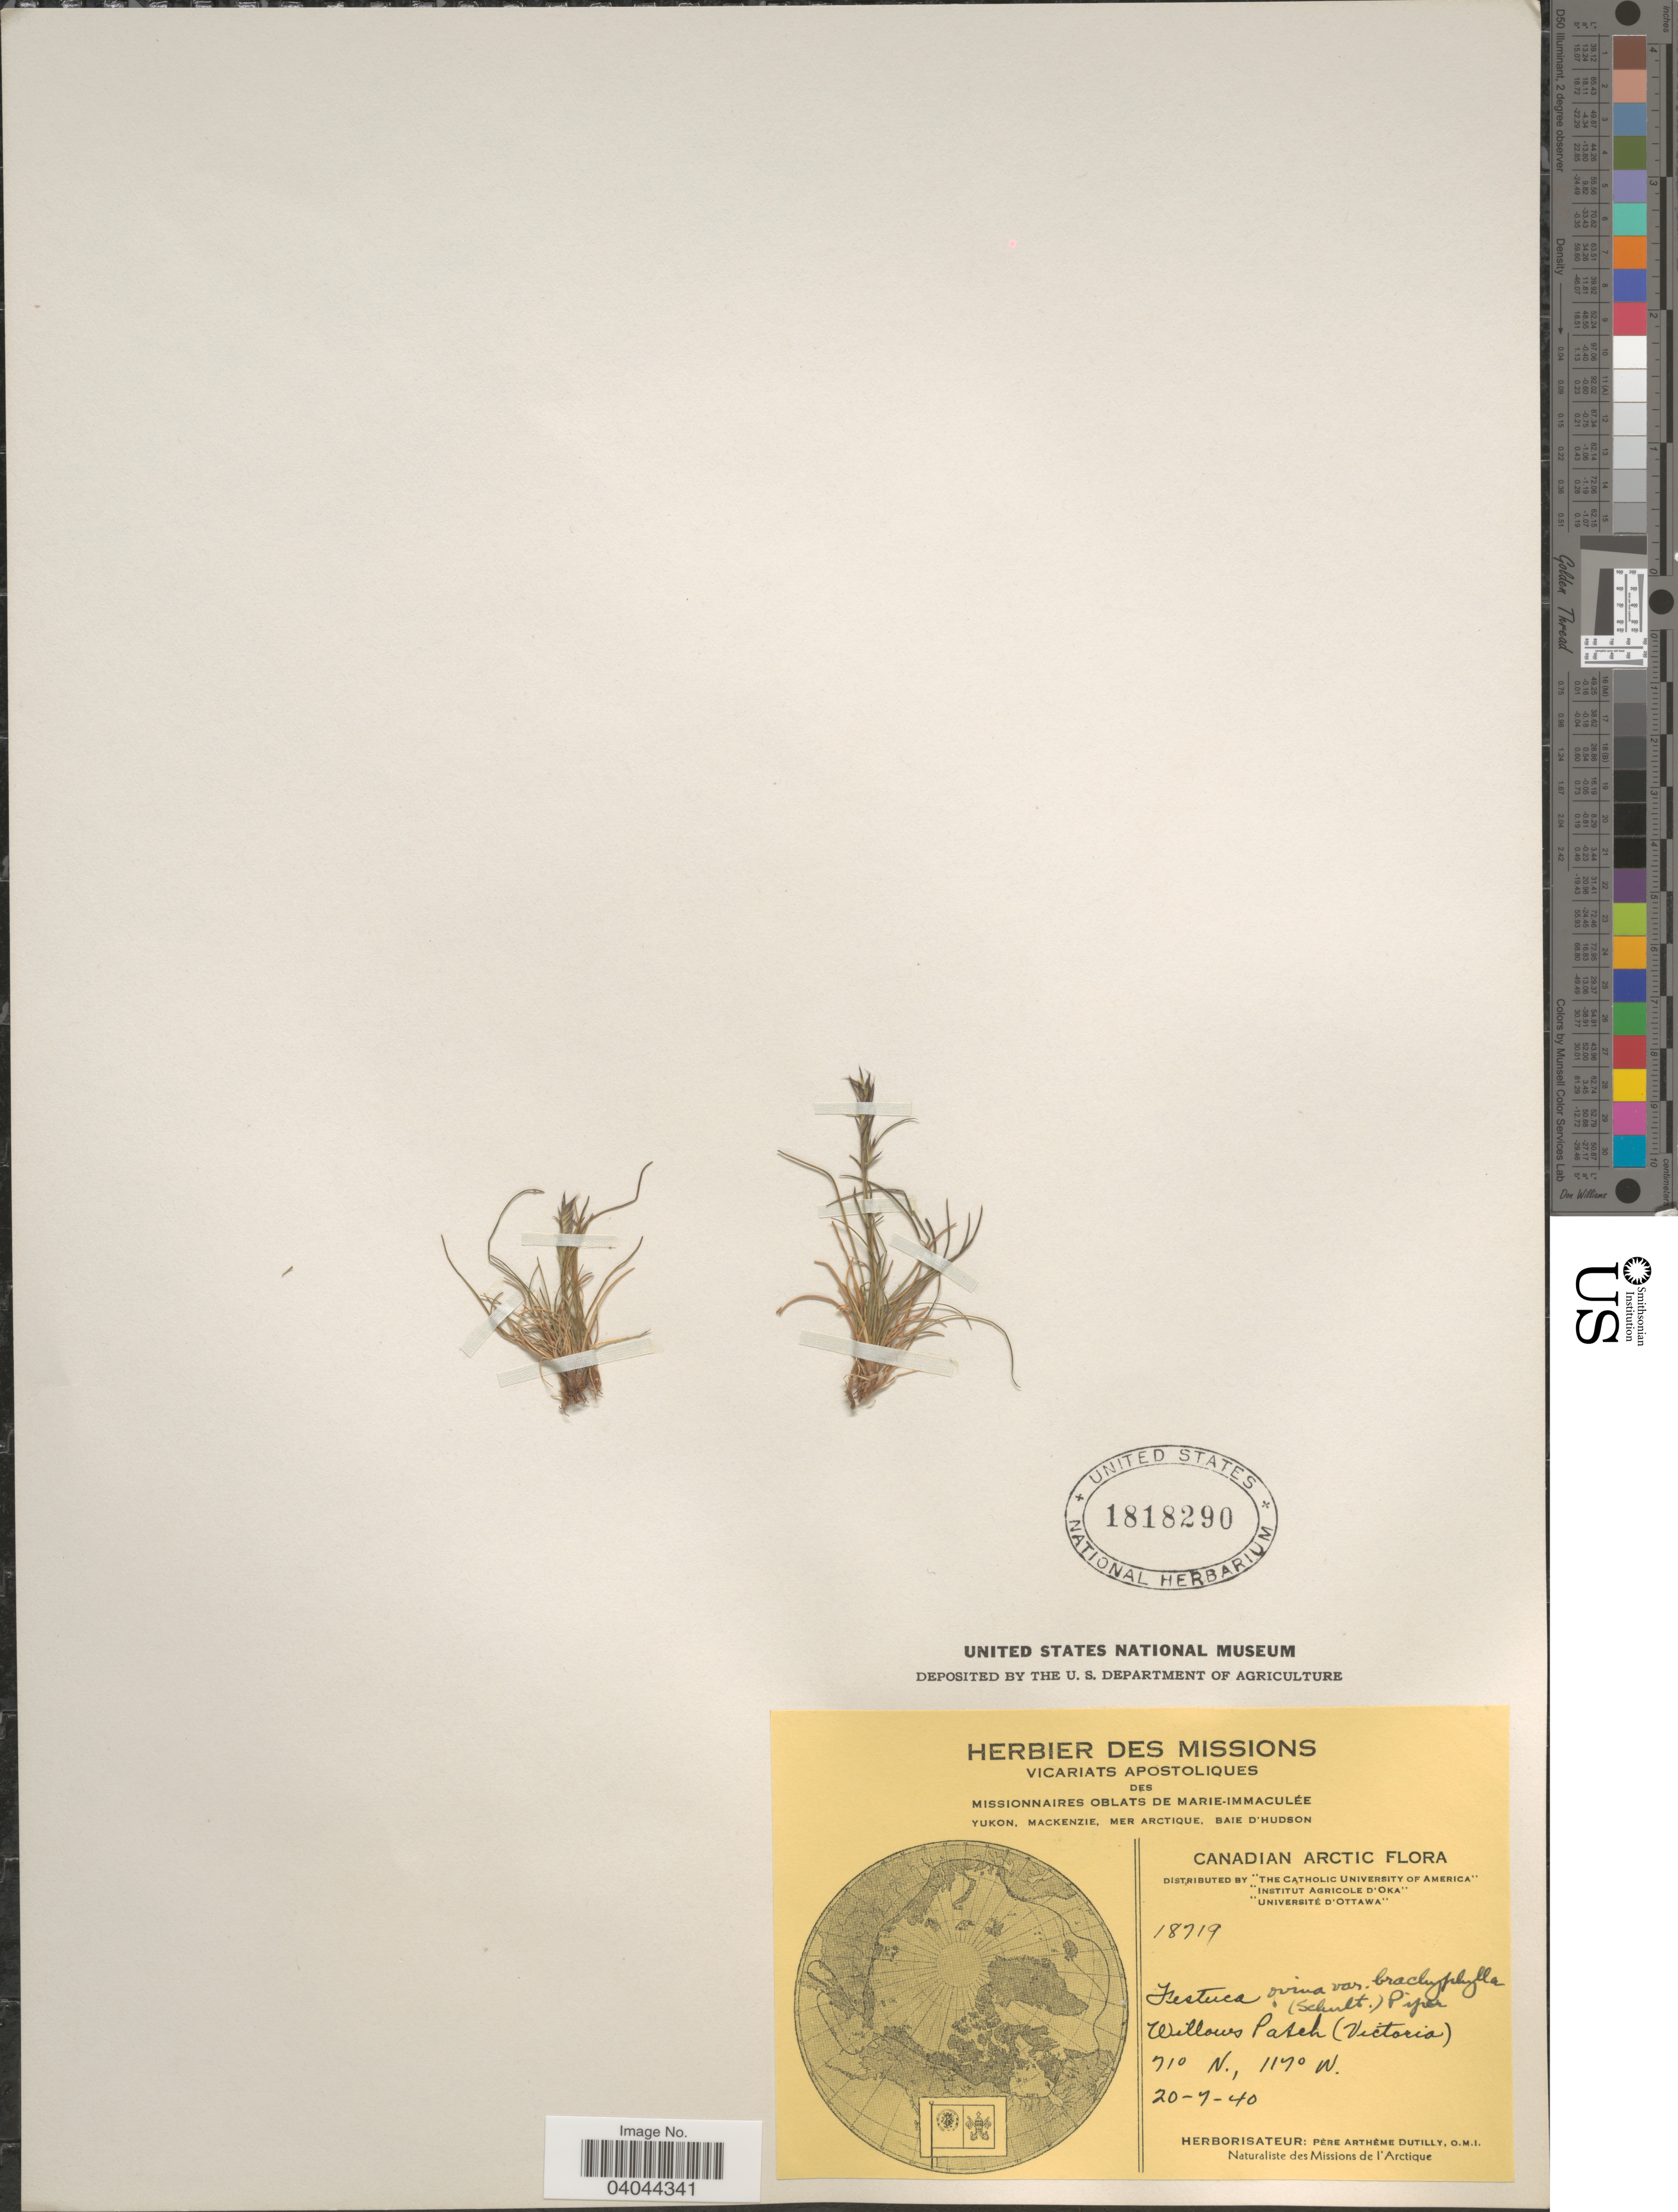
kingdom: Plantae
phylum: Tracheophyta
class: Liliopsida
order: Poales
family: Poaceae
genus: Festuca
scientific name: Festuca ovina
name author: L.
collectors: P. Dutilly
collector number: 18719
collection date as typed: Transcribed d/m/y: 20/7/40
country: Canada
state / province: British Columbia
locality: Canadian Arctic. Willows Patch (Victoria).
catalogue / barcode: US 1818290